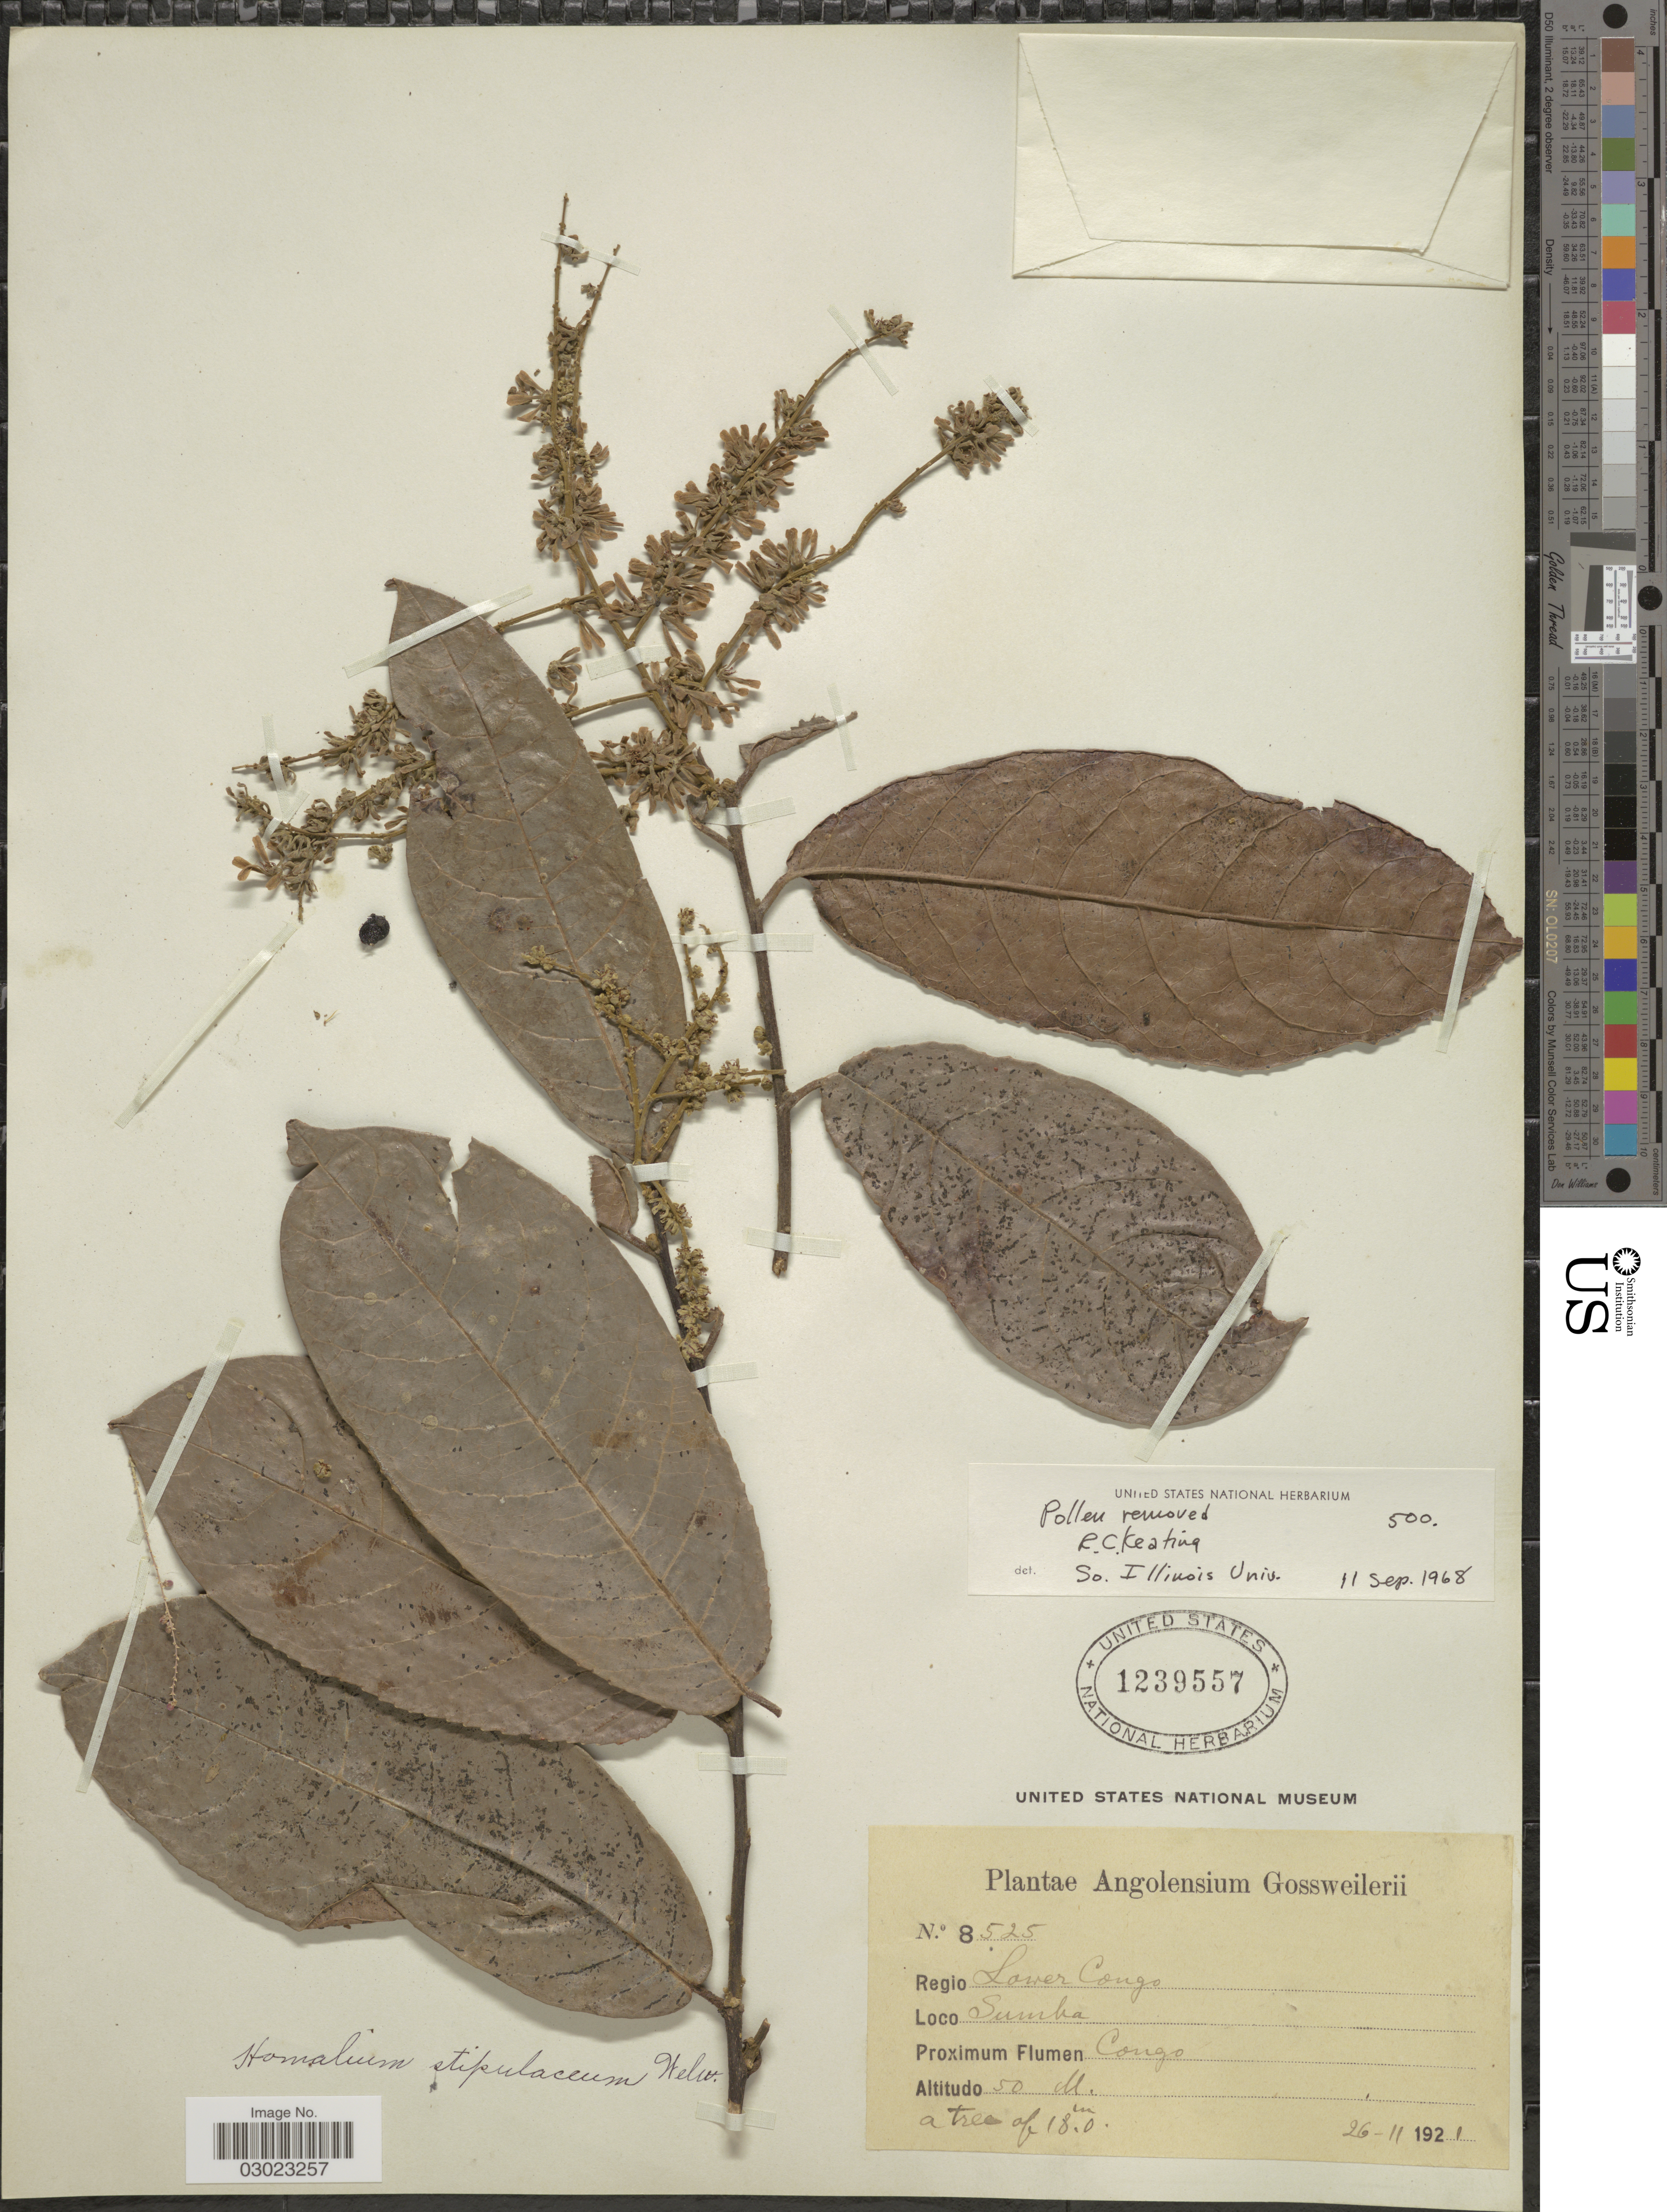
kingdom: Plantae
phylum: Tracheophyta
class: Magnoliopsida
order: Malpighiales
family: Salicaceae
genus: Homalium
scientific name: Homalium stipulaceum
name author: Welw. ex Mast.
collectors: -. Gossweiler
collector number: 8525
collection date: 1921-11-26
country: Angola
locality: Angolensium. Regio Lower Congo. Sumba. Proximum Flumen Congo.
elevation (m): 50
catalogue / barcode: US 1239557